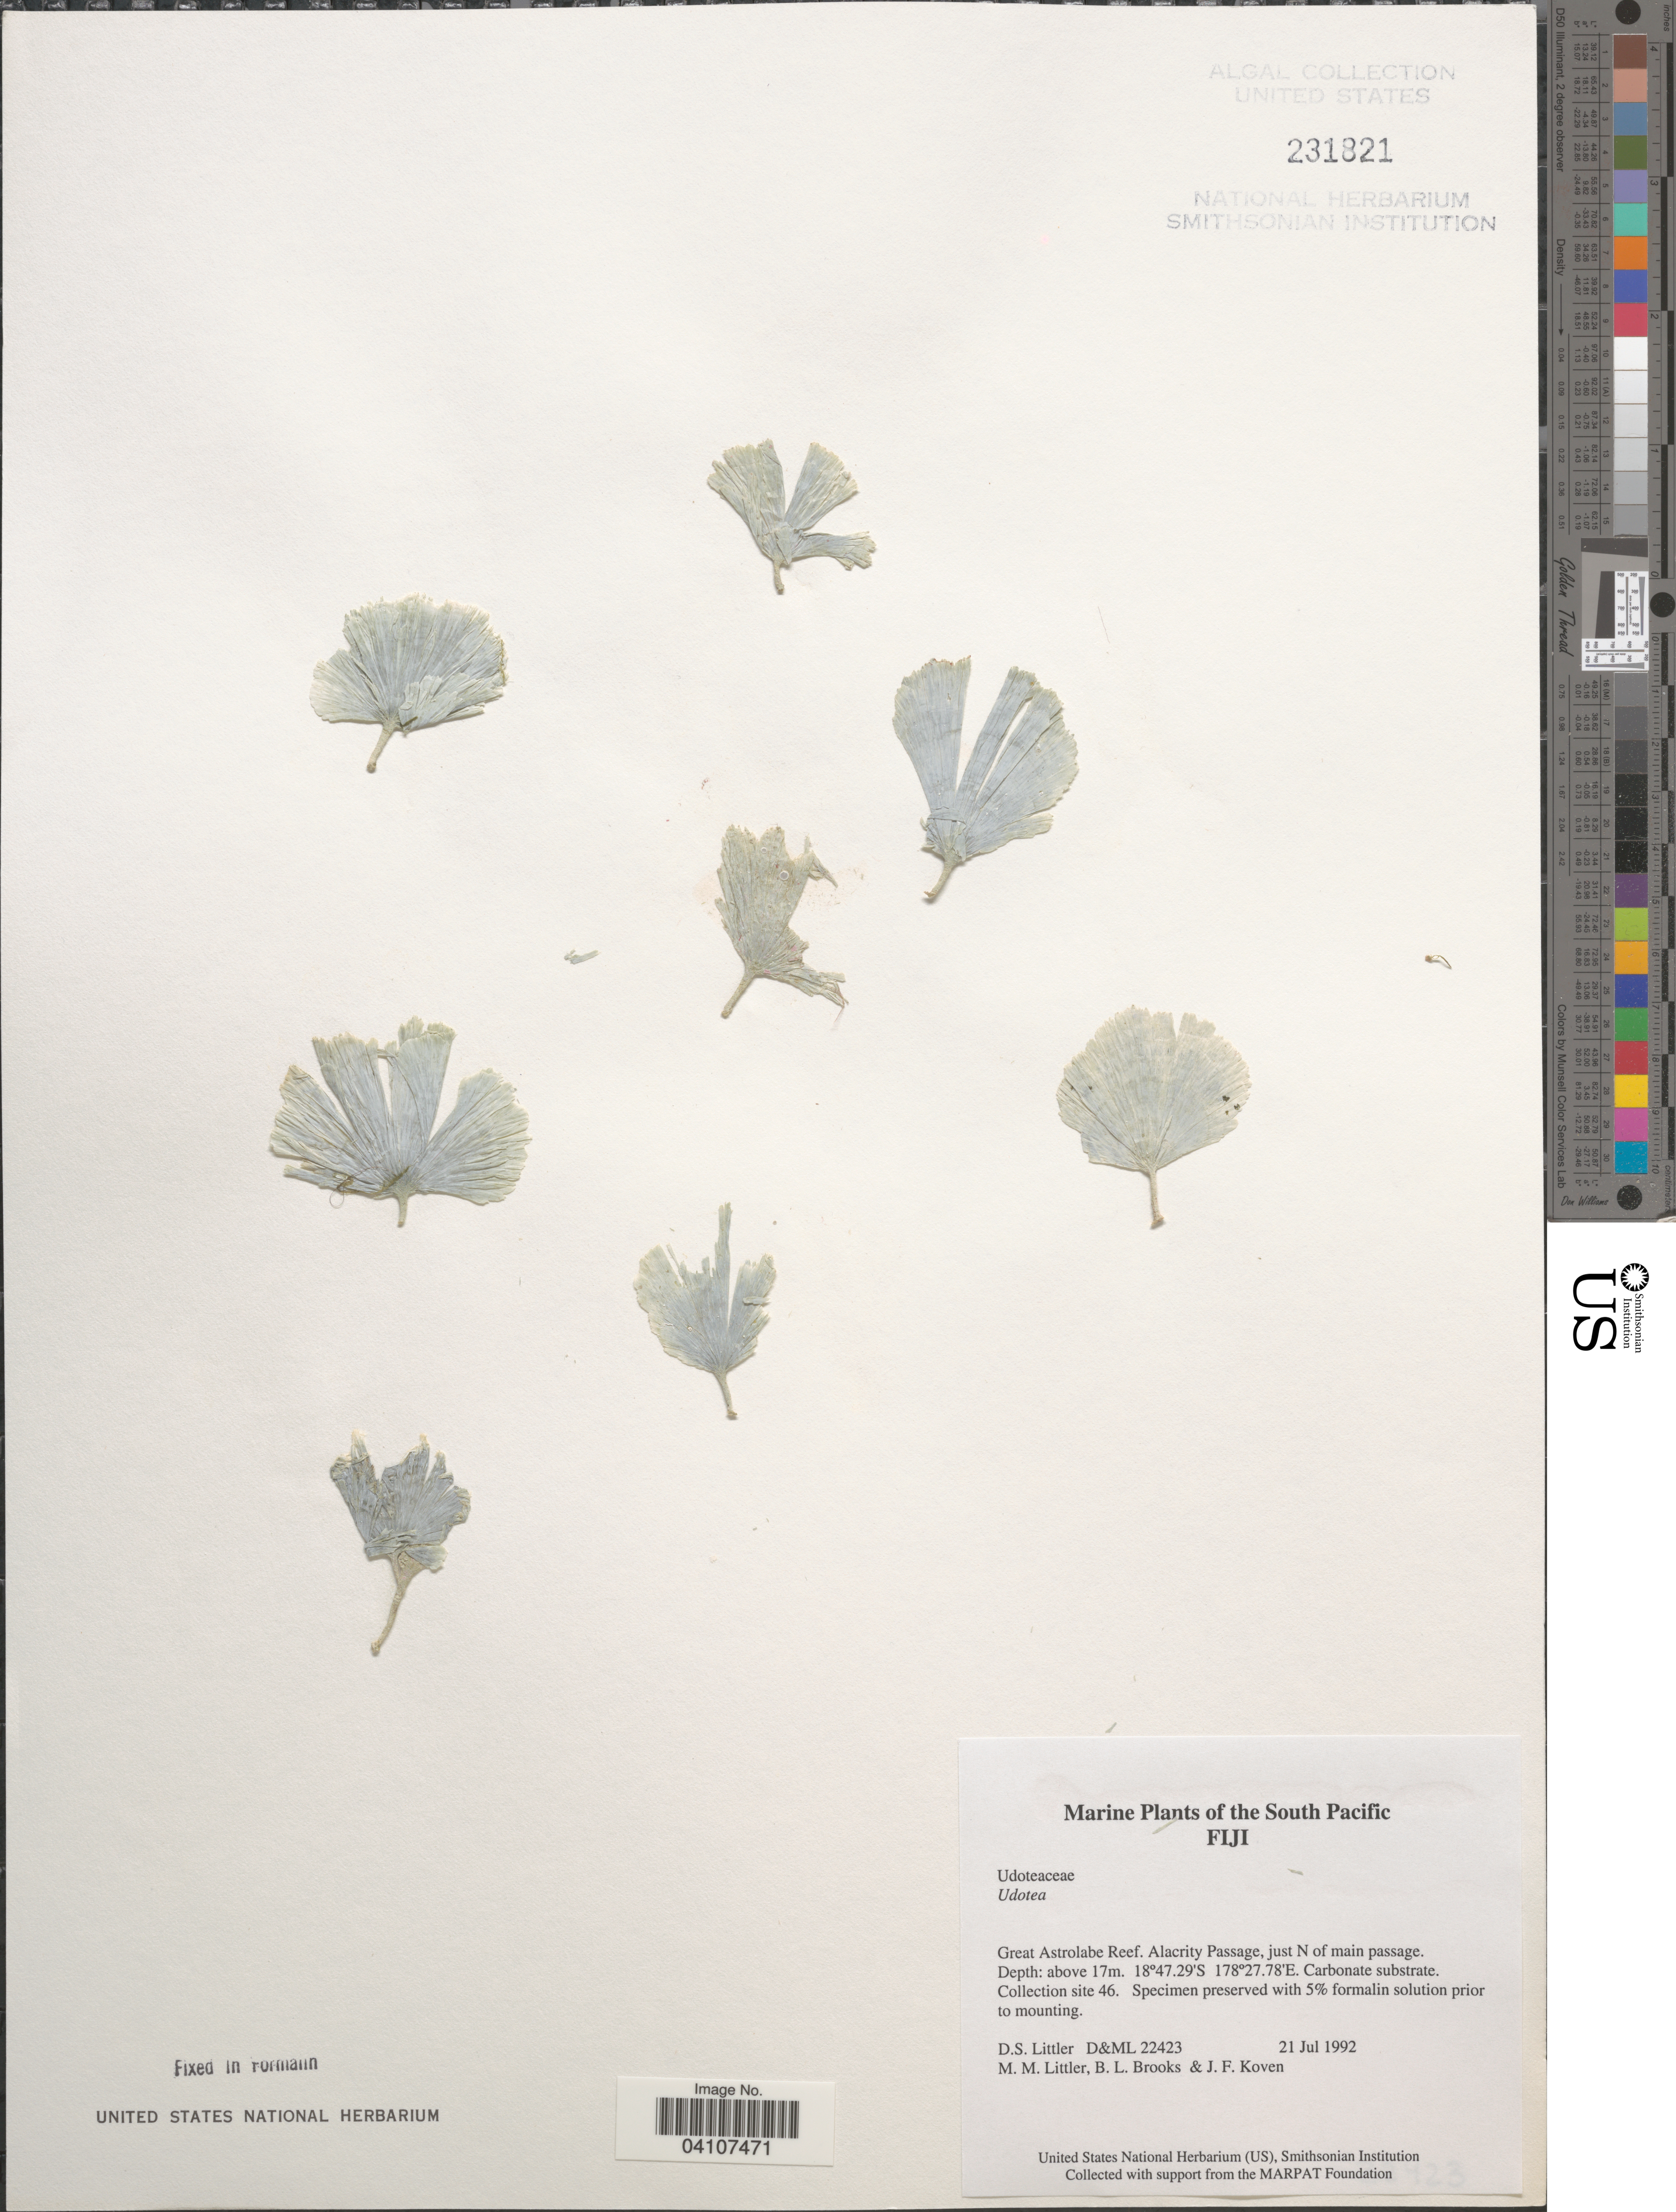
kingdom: Plantae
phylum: Chlorophyta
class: Ulvophyceae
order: Bryopsidales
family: Udoteaceae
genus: Udotea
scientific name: Udotea sp.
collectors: D. S. Littler, B. Brooks & J. Koven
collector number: D&ML 22423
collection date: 1992-07-21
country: Fiji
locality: The South Pacific. Alacrity Passage, just N of main passage. Collection site 46.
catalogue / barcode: US 231821